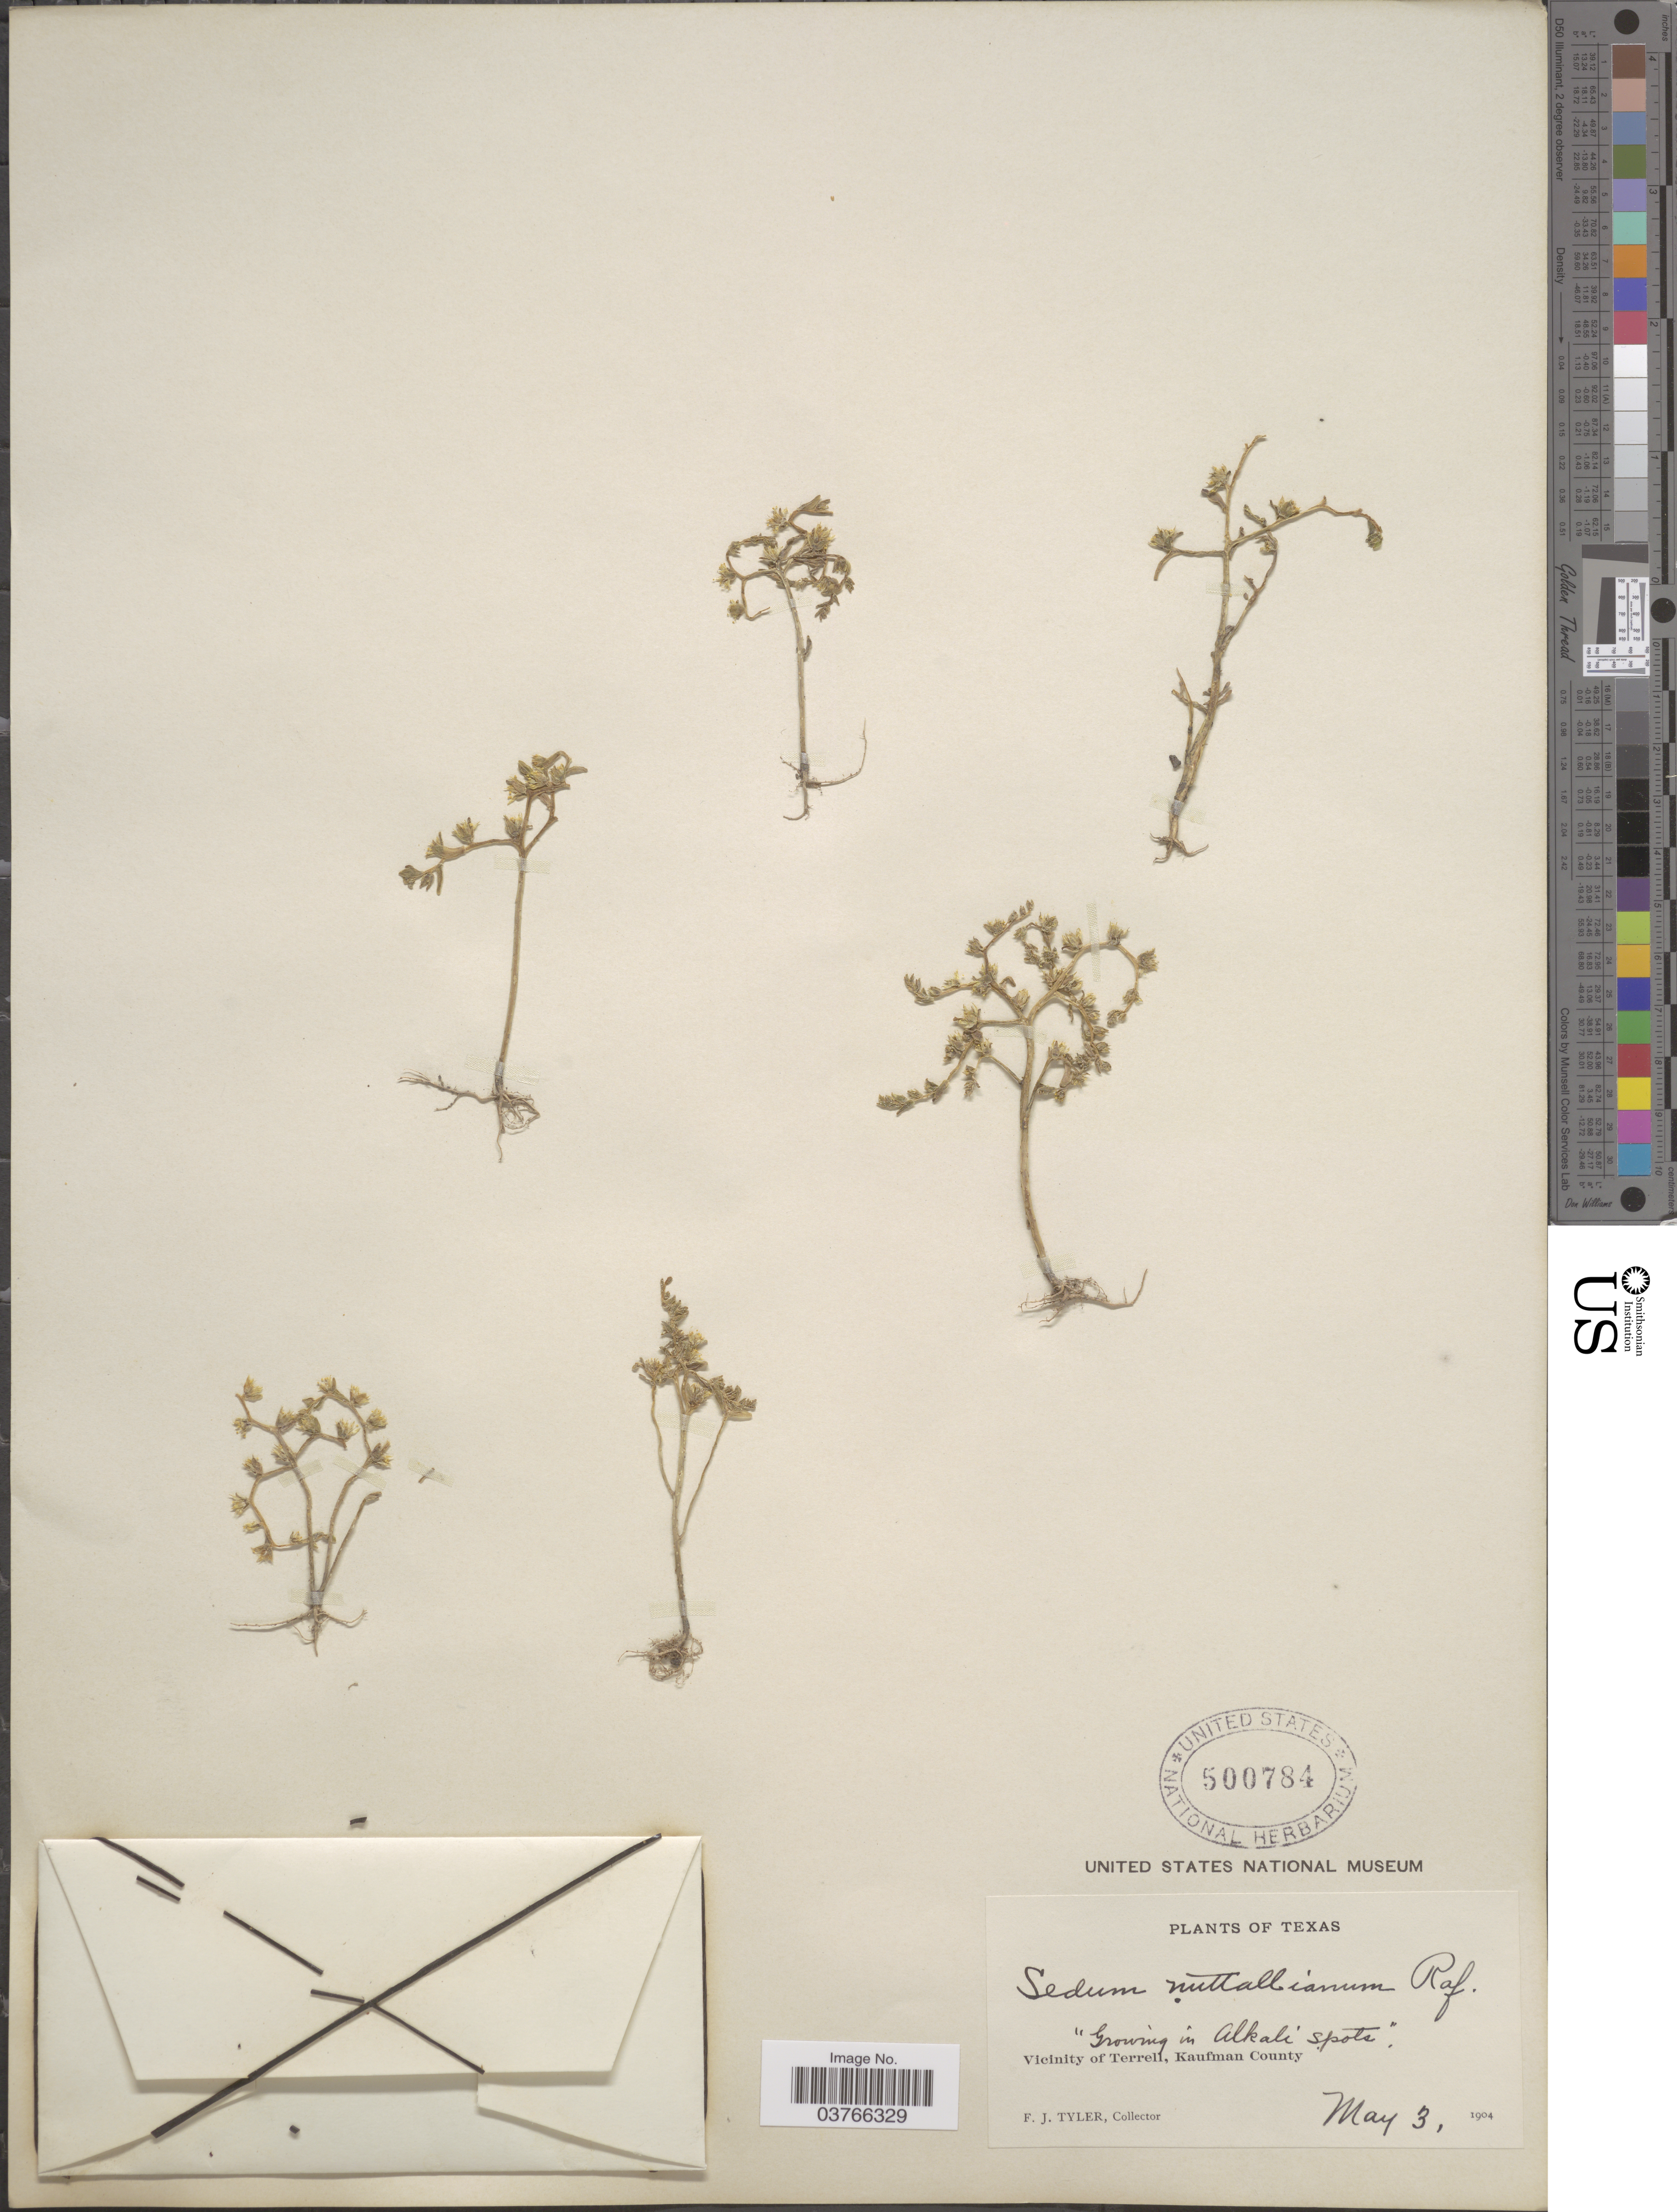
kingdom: Plantae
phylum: Tracheophyta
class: Magnoliopsida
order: Saxifragales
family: Crassulaceae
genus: Sedum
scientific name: Sedum nuttallianum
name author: Raf.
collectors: F. Tyler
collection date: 1904-05-03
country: United States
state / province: Texas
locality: Vicinity of Terrel, Kaufman County.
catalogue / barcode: US 500784